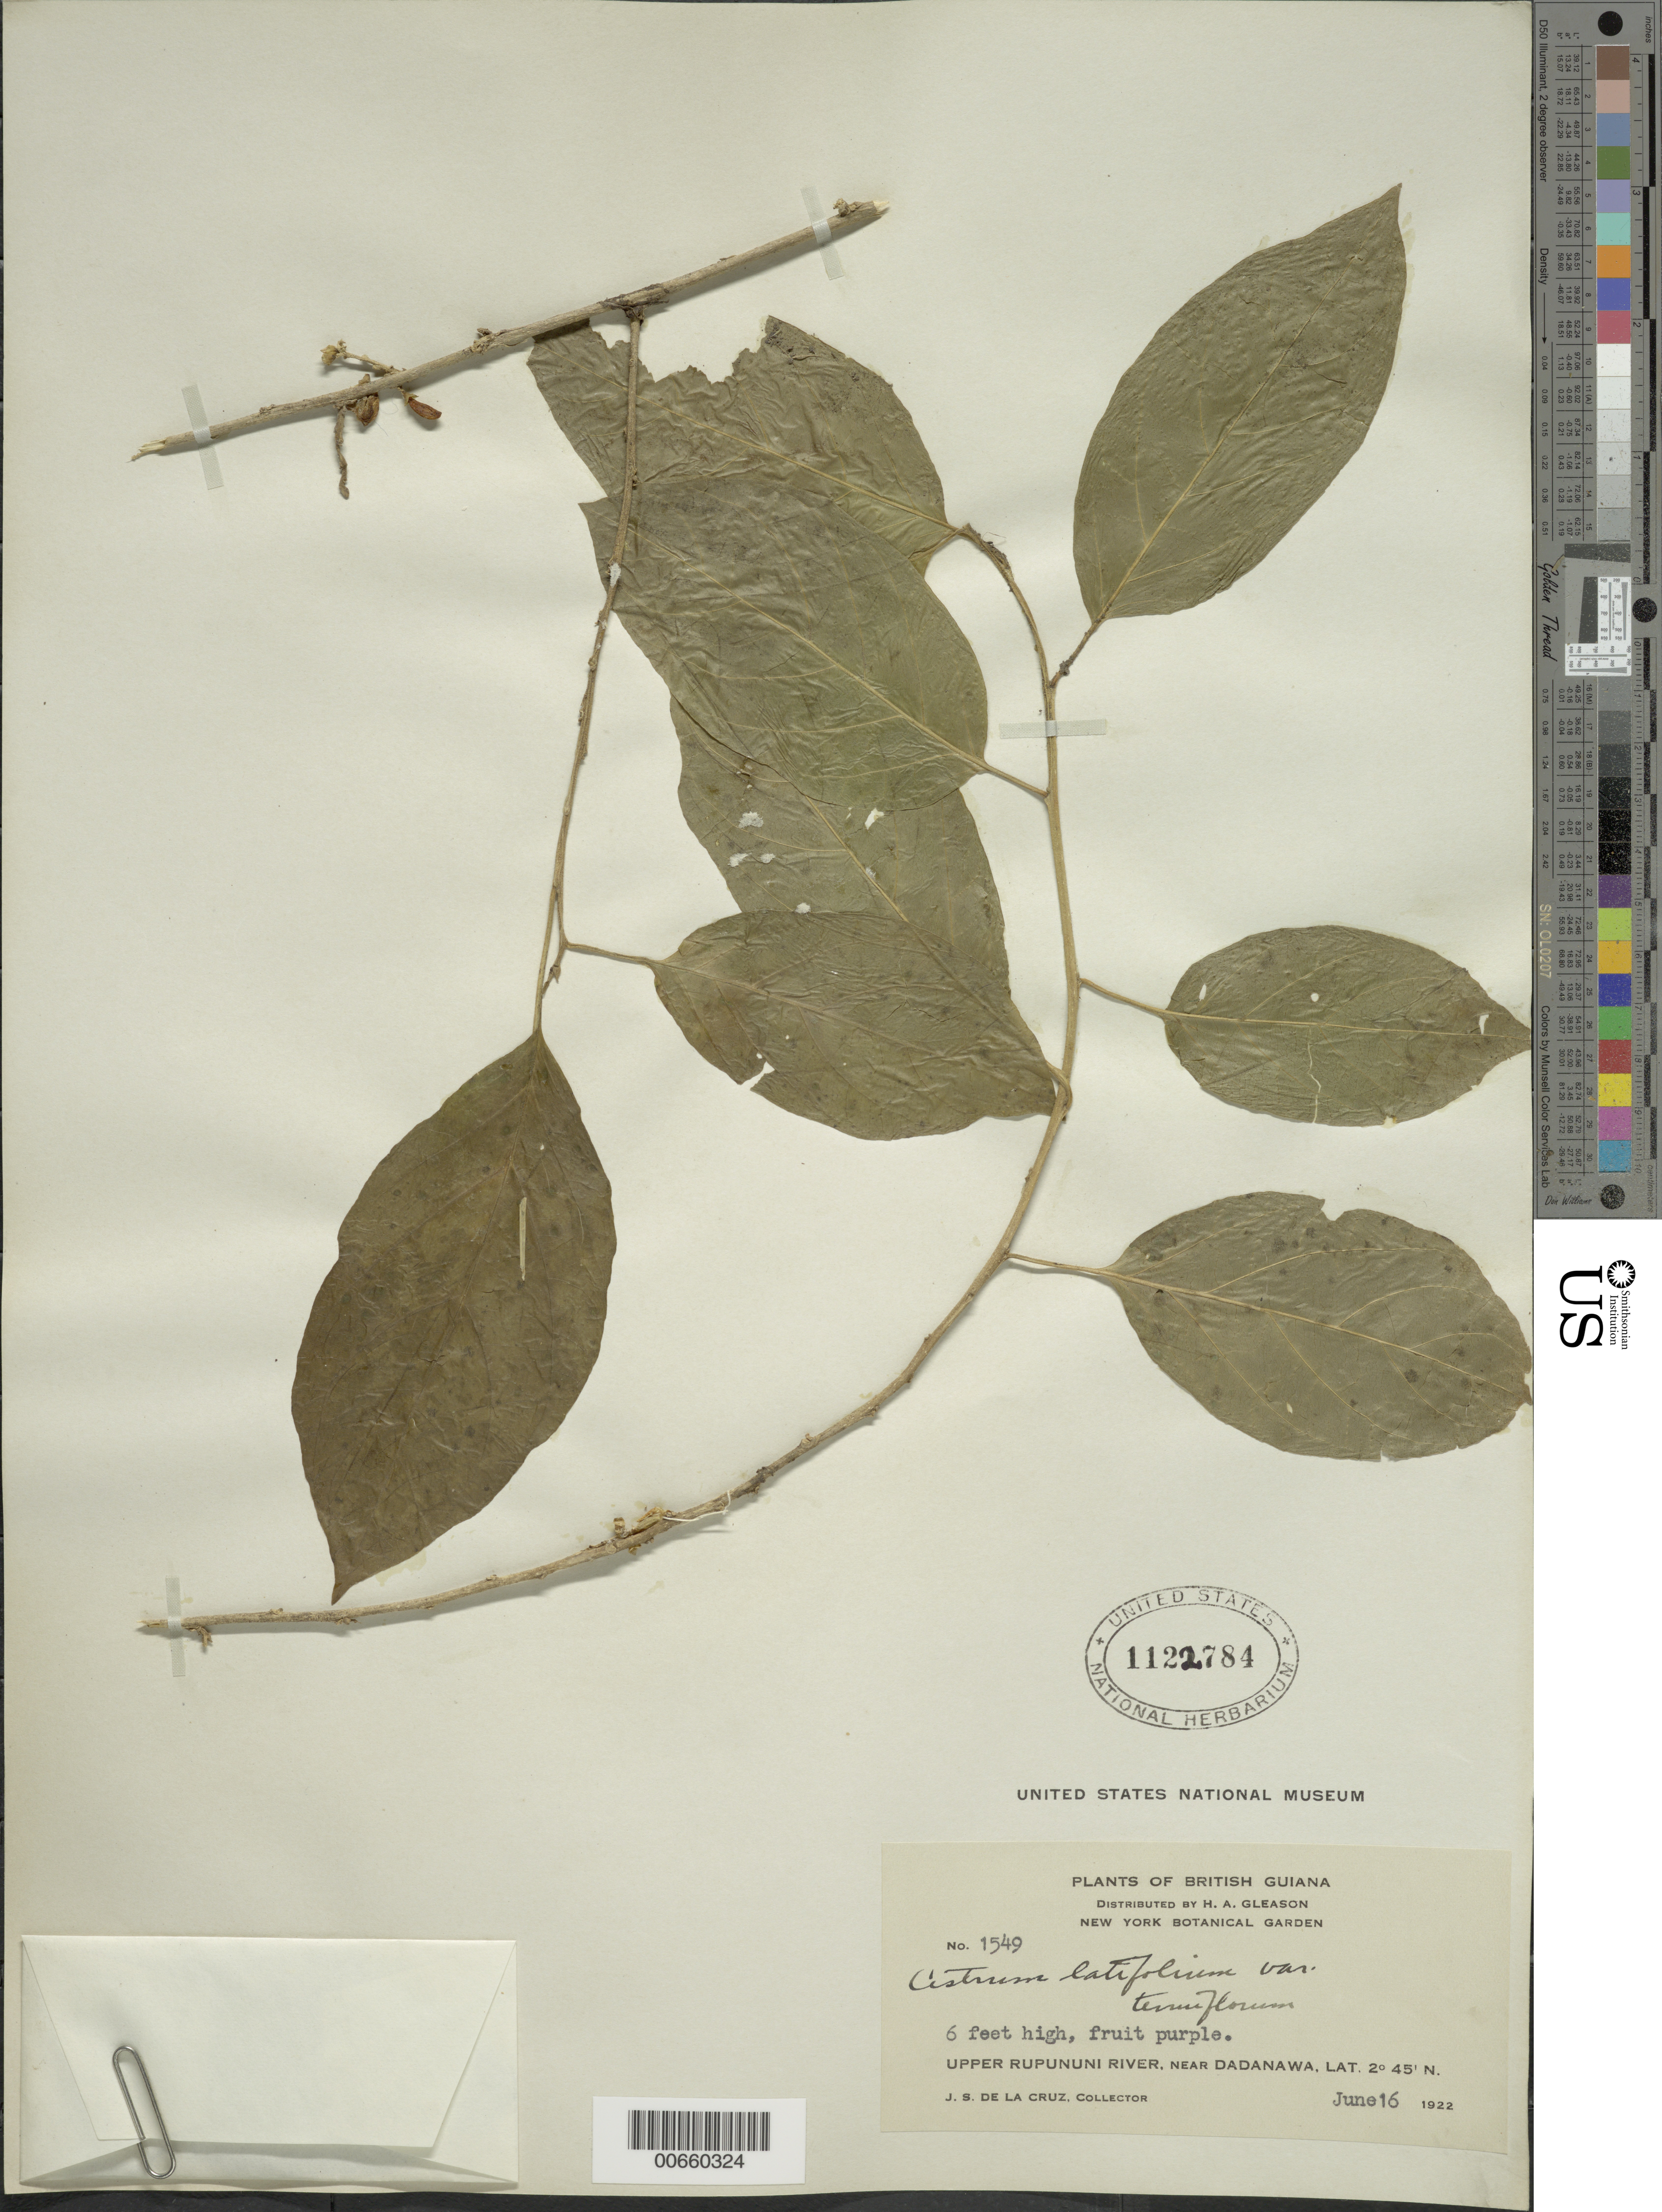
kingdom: Plantae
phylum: Tracheophyta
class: Magnoliopsida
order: Solanales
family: Solanaceae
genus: Cestrum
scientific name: Cestrum latifolium var. tenuiflorum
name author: (Kunth) O.E. Schulz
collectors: J. S. de la Cruz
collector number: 1549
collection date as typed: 16-Jun-22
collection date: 1922-06-16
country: Guyana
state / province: U. Takutu-U. Essequibo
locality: Dadanawa, vic., upper Rupununi R.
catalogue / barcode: US 1122784